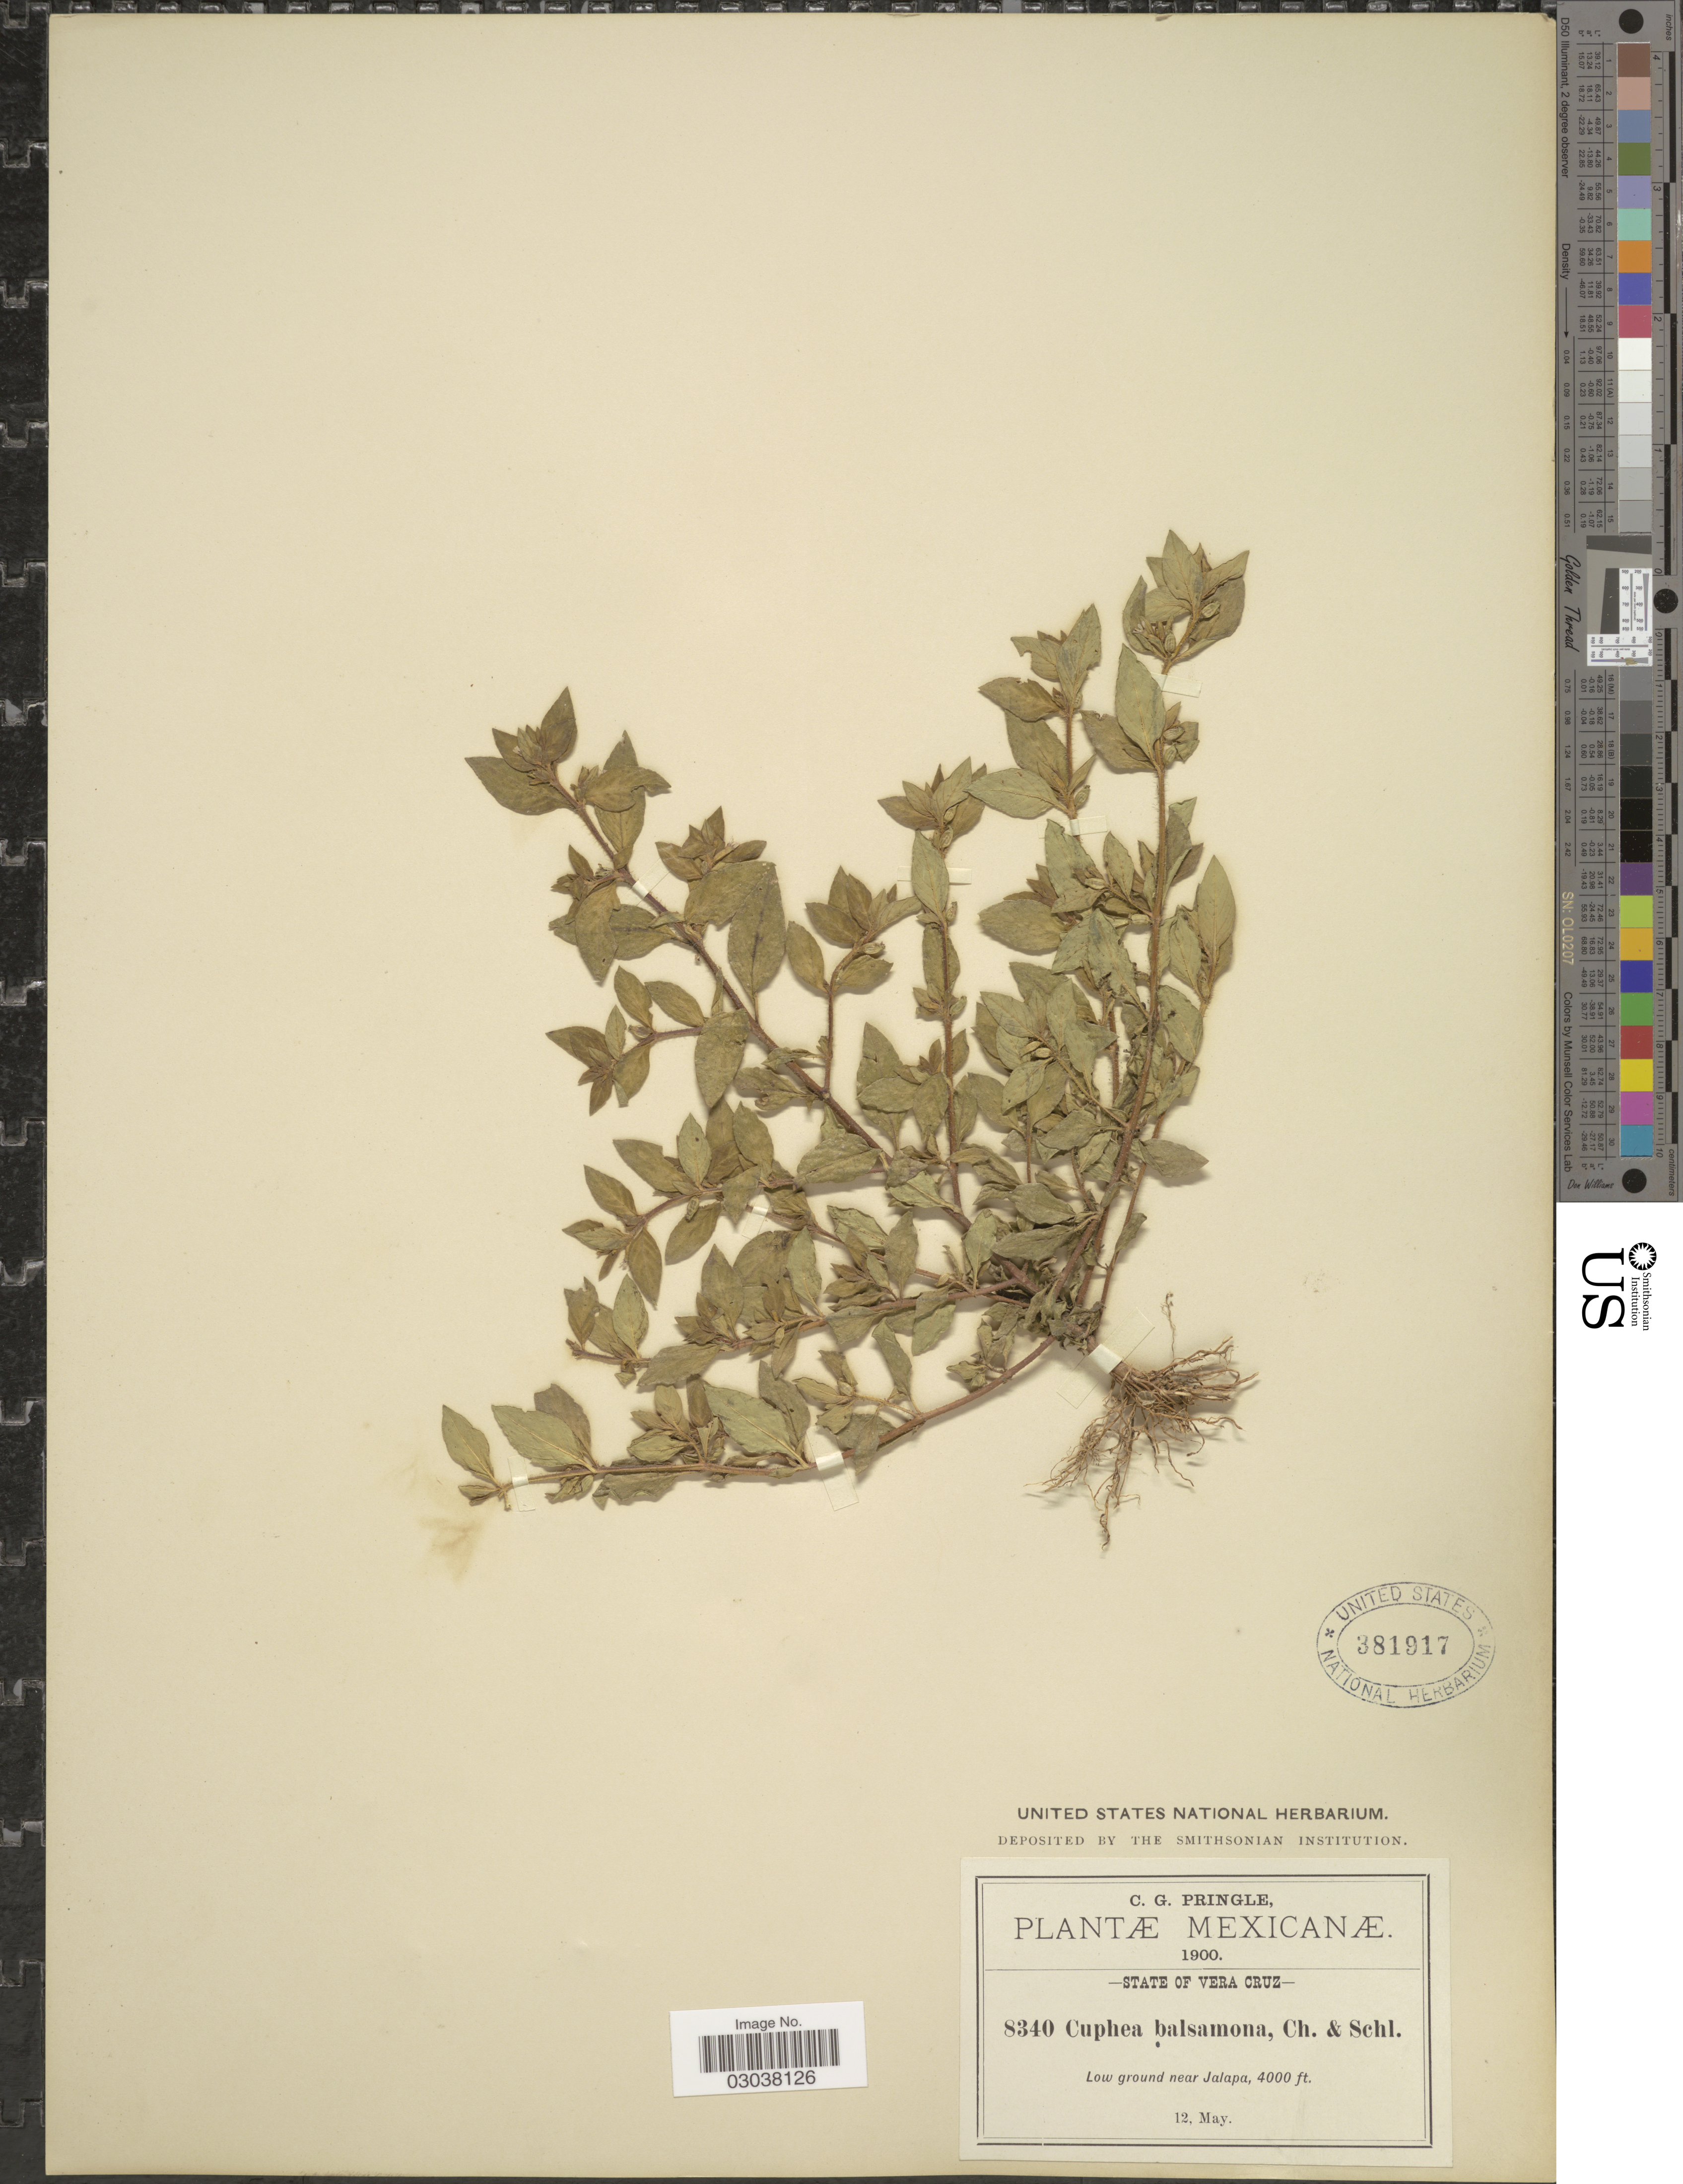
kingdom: Plantae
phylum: Tracheophyta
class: Magnoliopsida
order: Myrtales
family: Lythraceae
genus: Cuphea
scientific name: Cuphea carthagenensis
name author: (Jacq.) J.F. Macbr.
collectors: C. G. Pringle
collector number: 8340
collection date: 1900-05-12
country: Mexico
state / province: Veracruz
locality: State of Vera Cruz. Low ground near Jalapa.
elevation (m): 1219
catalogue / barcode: US 381917